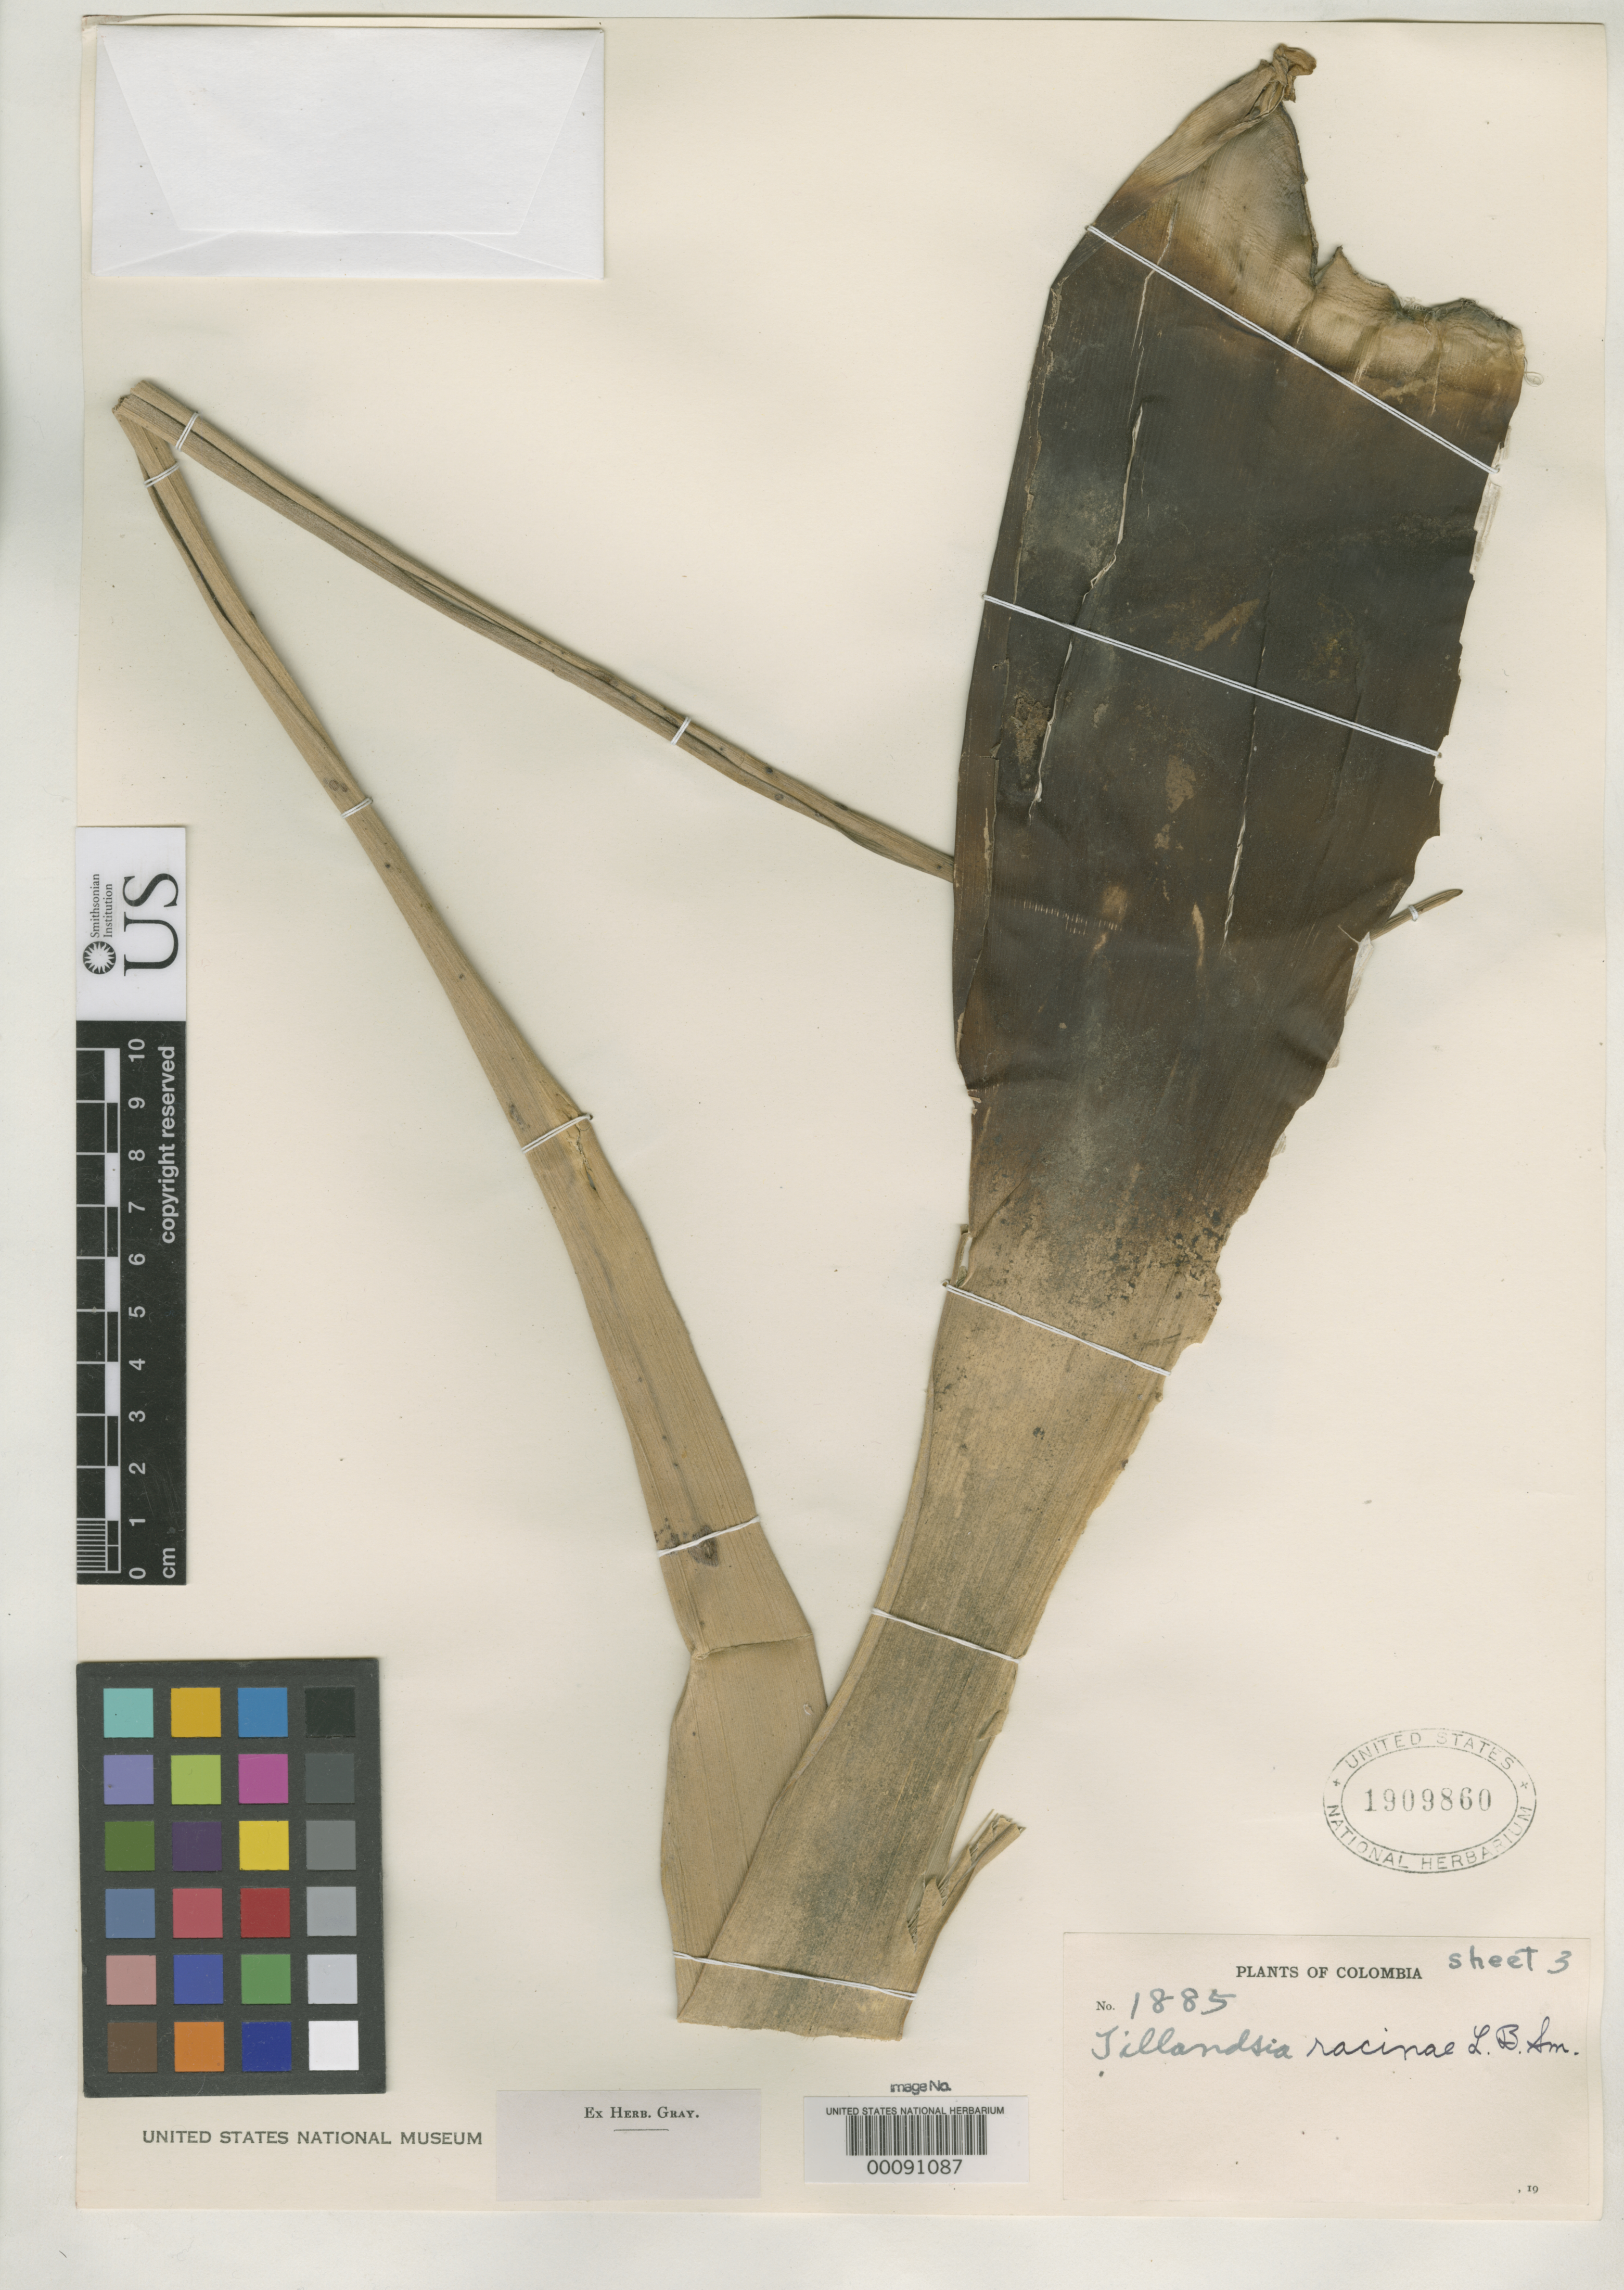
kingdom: Plantae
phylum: Tracheophyta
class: Liliopsida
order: Poales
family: Bromeliaceae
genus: Tillandsia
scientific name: Tillandsia racinae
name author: L.B. Sm.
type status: Isotype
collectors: M. B. Foster & R. C. Foster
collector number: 1885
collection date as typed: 13 Oct 1946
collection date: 1946-10-13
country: Colombia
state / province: Tolima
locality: Rio Icononzo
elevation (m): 914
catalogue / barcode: US 1909860